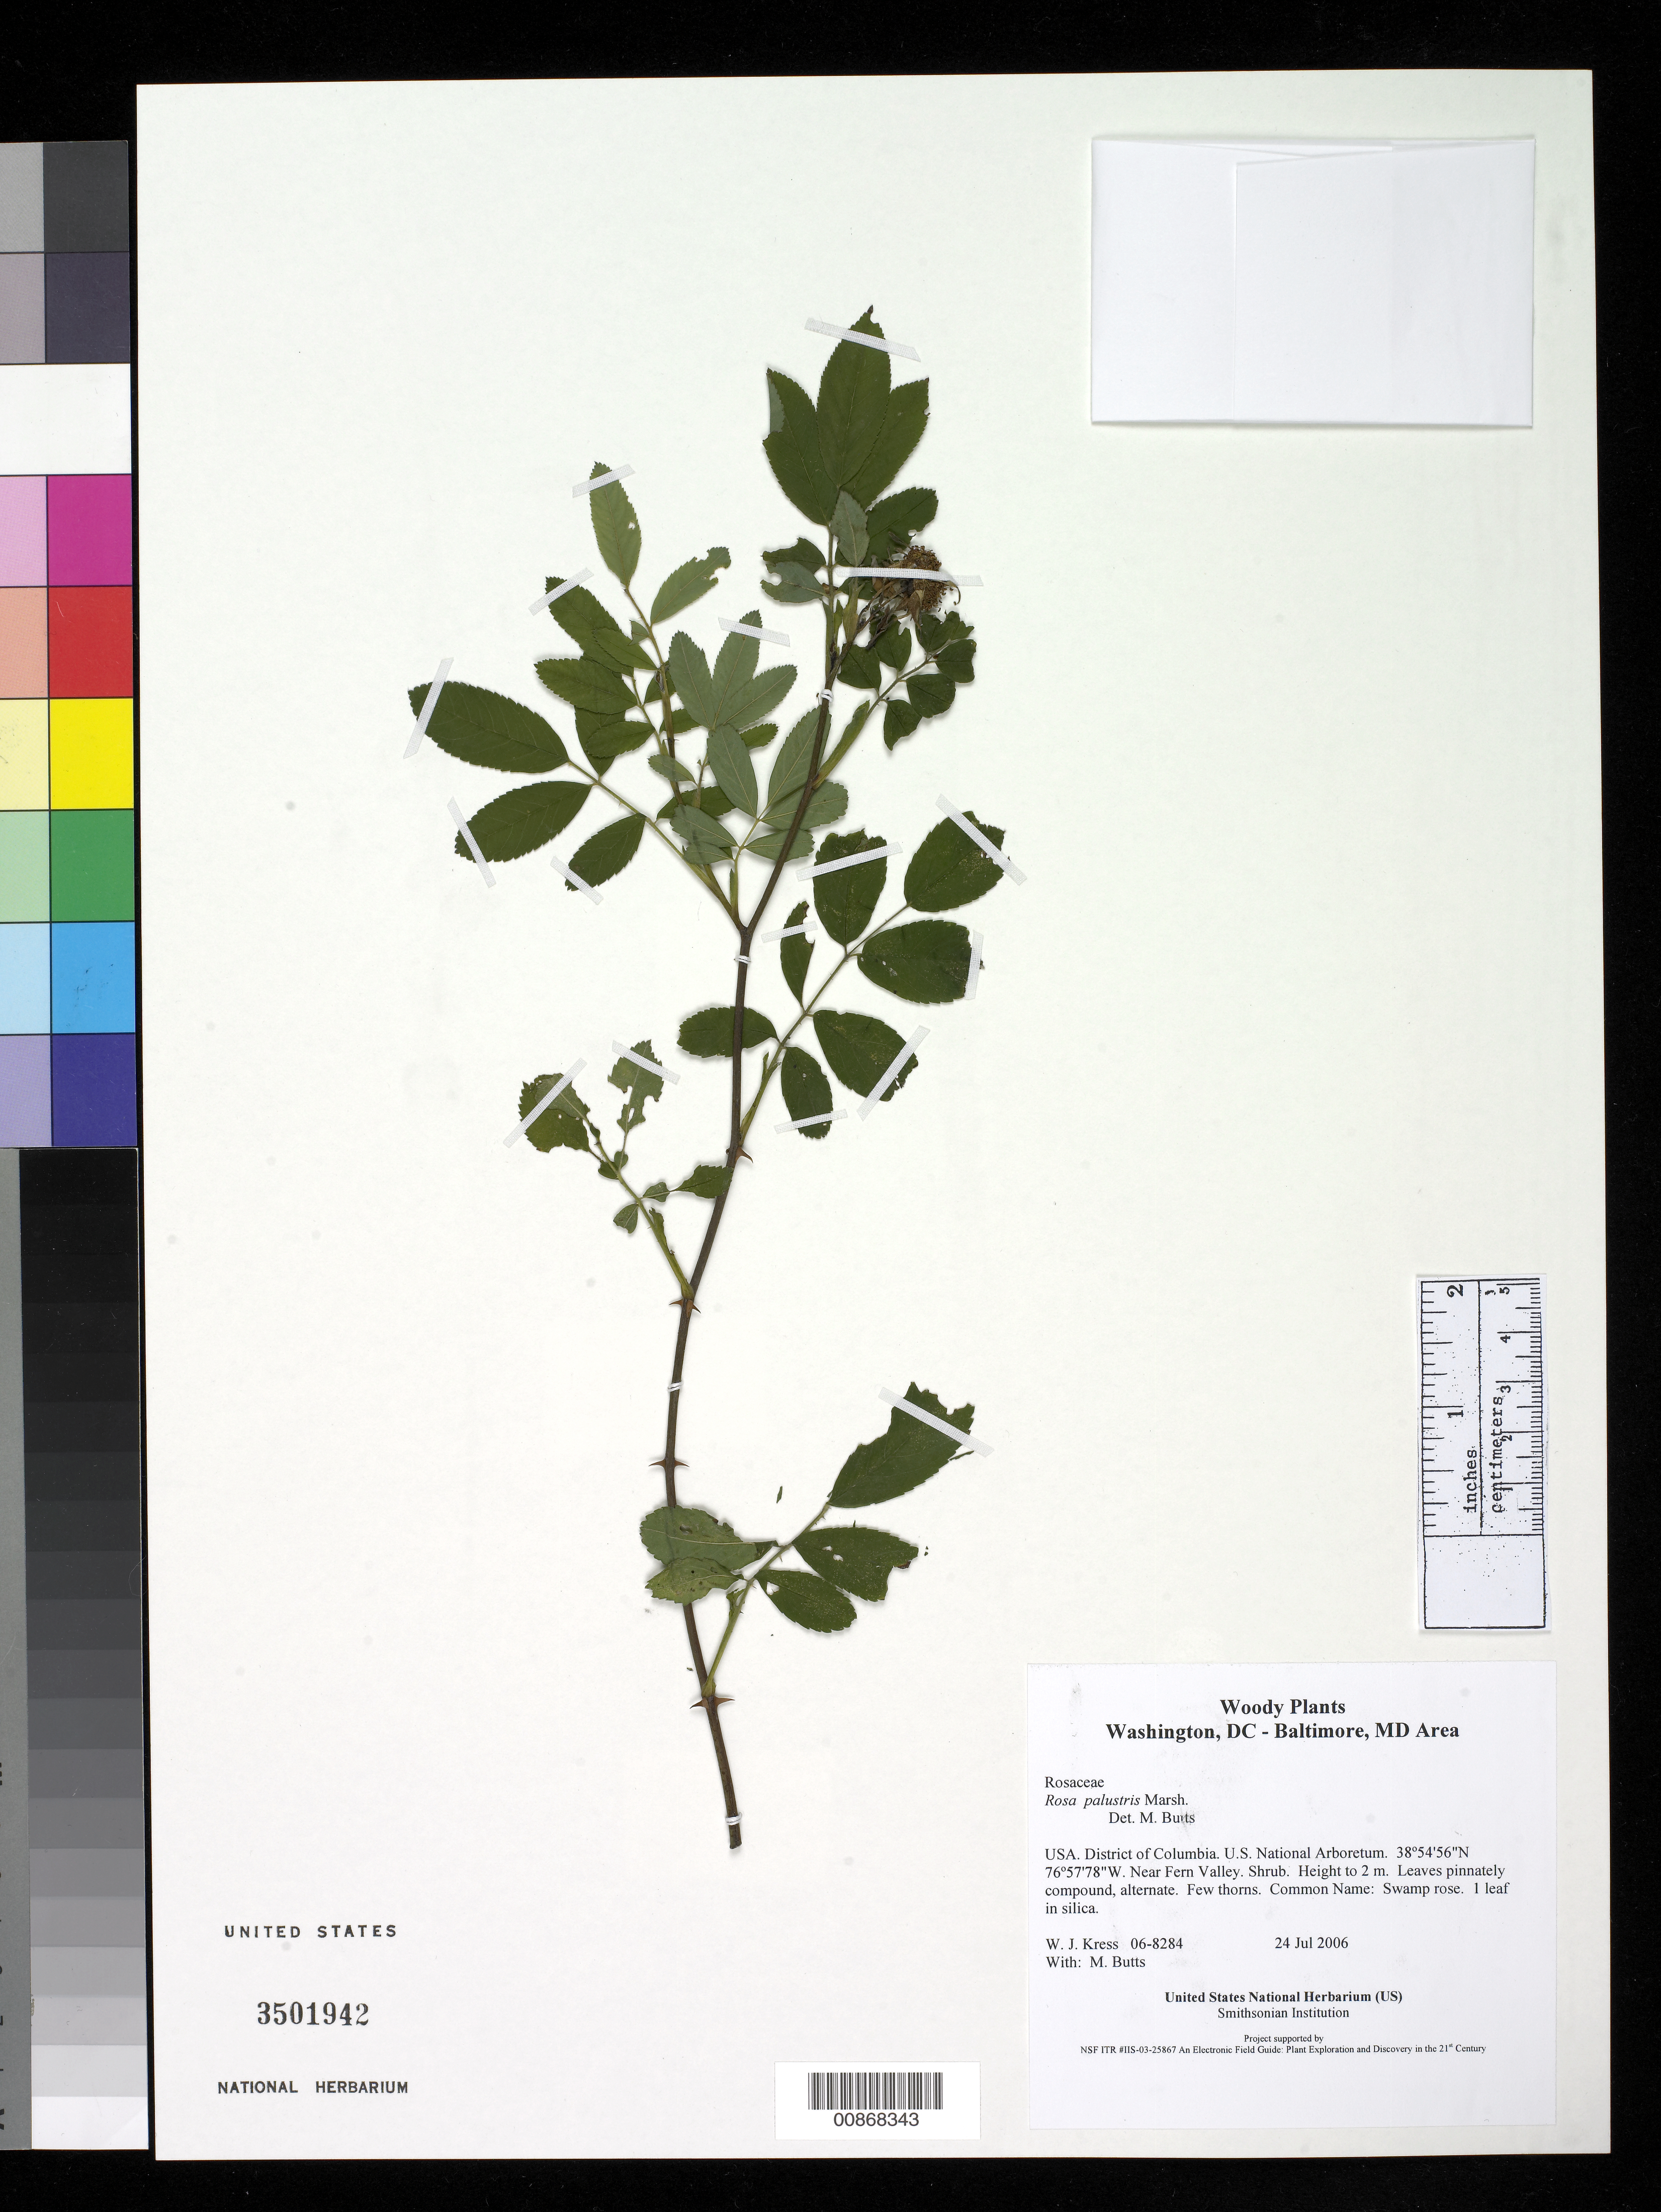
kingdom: Plantae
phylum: Tracheophyta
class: Magnoliopsida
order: Rosales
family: Rosaceae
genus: Rosa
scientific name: Rosa multiflora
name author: Thunb.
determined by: Butts, M. B.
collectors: W. J. Kress & M. B. Butts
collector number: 06-8284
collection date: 2006-07-24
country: United States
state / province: District of Columbia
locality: U.S. National Arboretum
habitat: Near Fern Valley.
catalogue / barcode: US 3501942